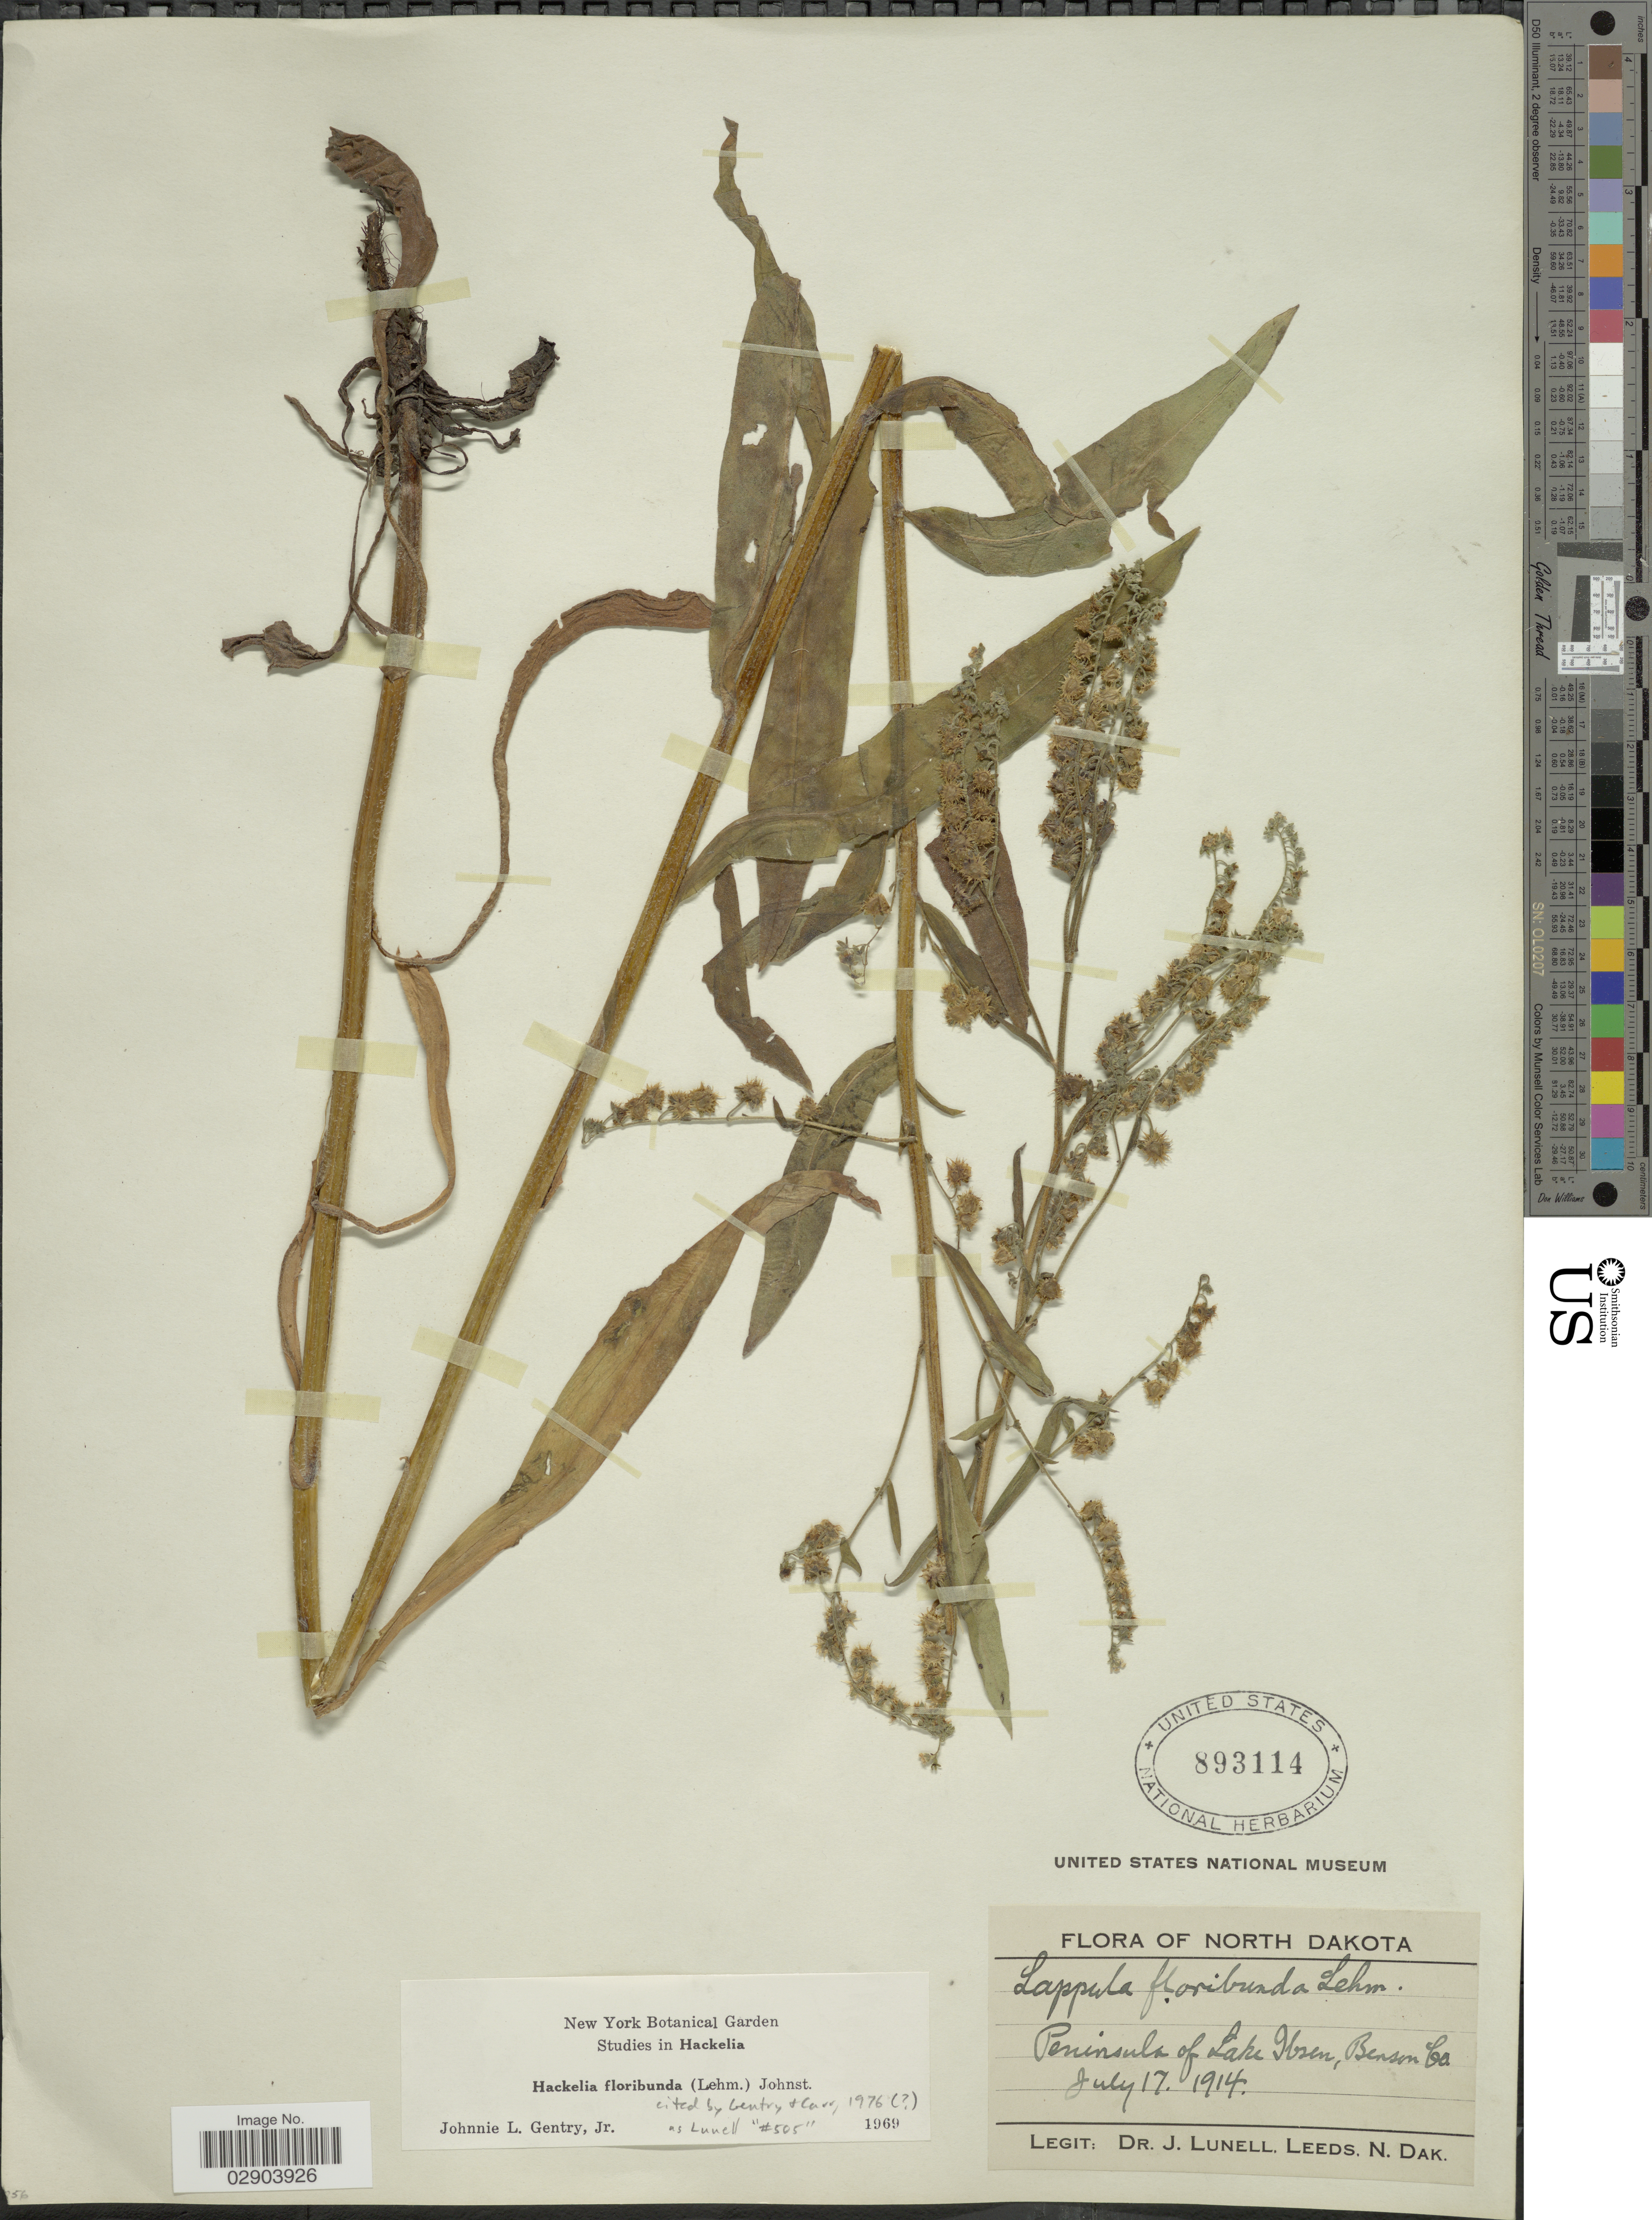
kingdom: Plantae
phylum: Tracheophyta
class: Magnoliopsida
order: Boraginales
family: Boraginaceae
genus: Hackelia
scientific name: Hackelia floribunda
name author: (Lehm.) I.M. Johnst.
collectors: J. Leeds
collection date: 1914-07-17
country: United States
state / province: North Dakota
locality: Peninsula of Lake Ibsen, Benson Co.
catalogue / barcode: US 893114